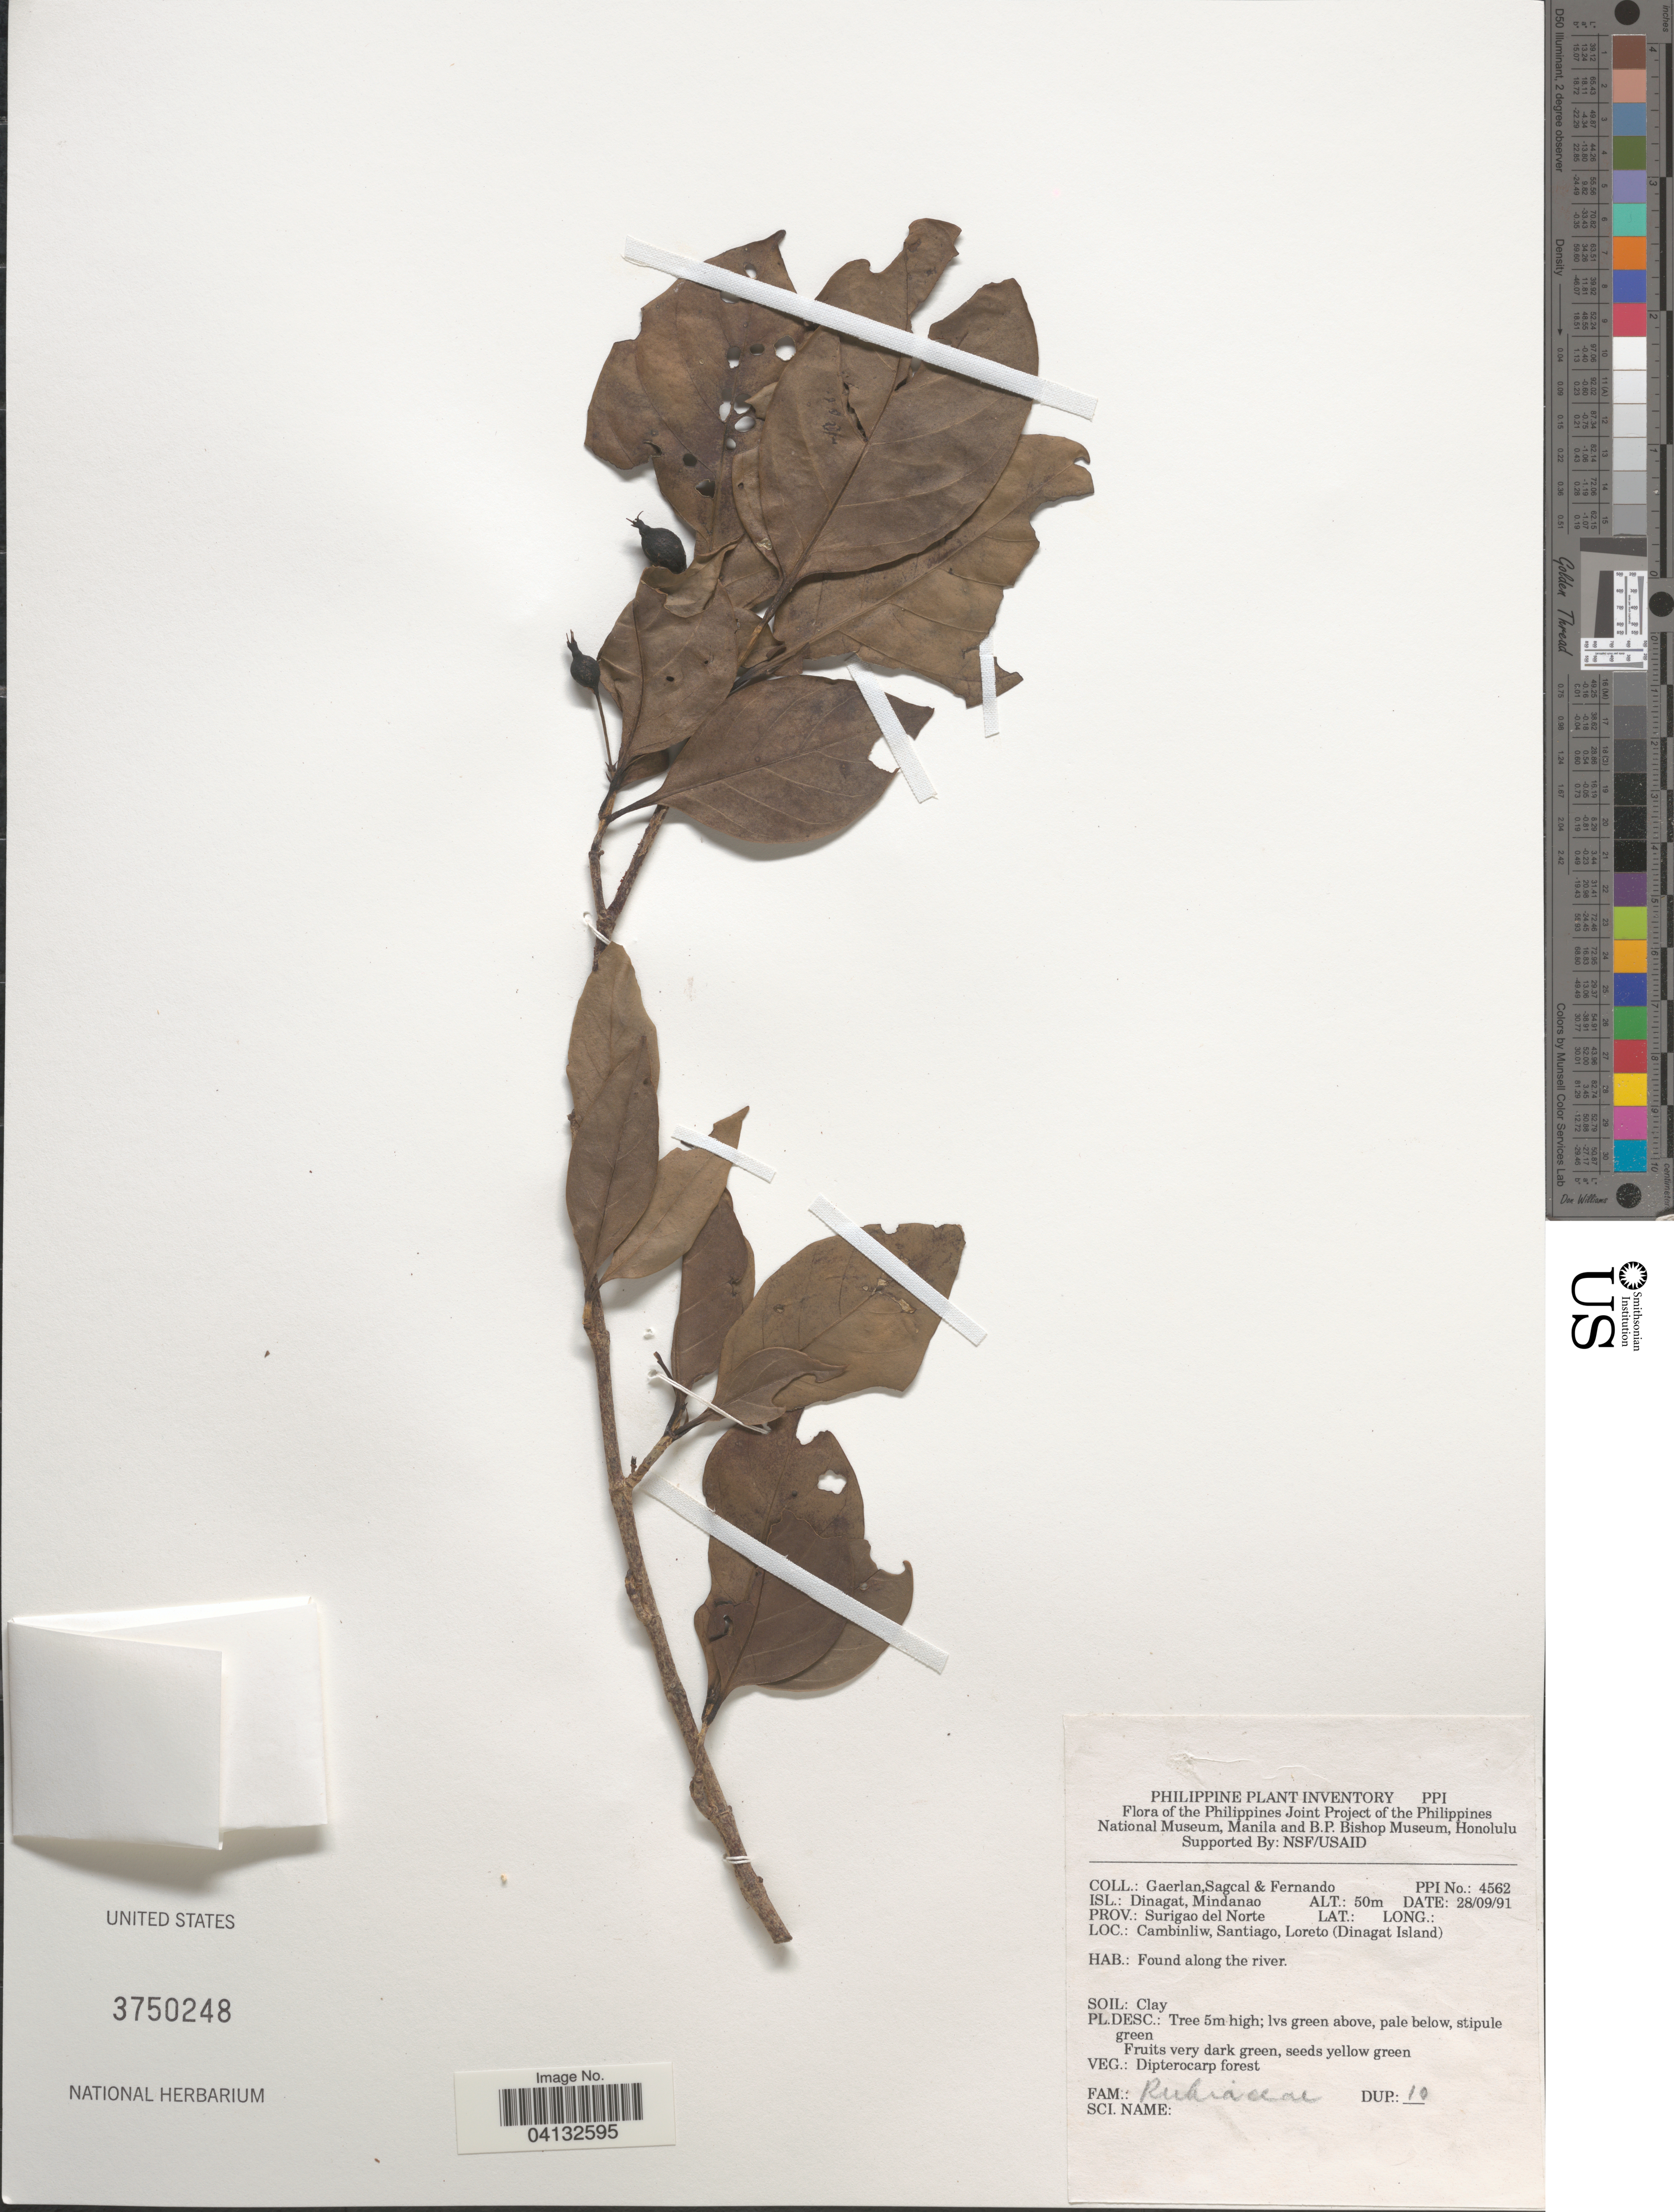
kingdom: Plantae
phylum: Tracheophyta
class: Magnoliopsida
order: Gentianales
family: Rubiaceae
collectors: Gaerlan, E. Sagcal & -- Fernando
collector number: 4562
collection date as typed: Transcribed d/m/y: 28/9/91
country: Philippines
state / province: Caraga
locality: Isl.: Dinagat, Mindanao. Prov.: Surigao del Norte. Cambinliw, Santiago, Loreto (Dinagat Island).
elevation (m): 50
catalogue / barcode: US 3750248